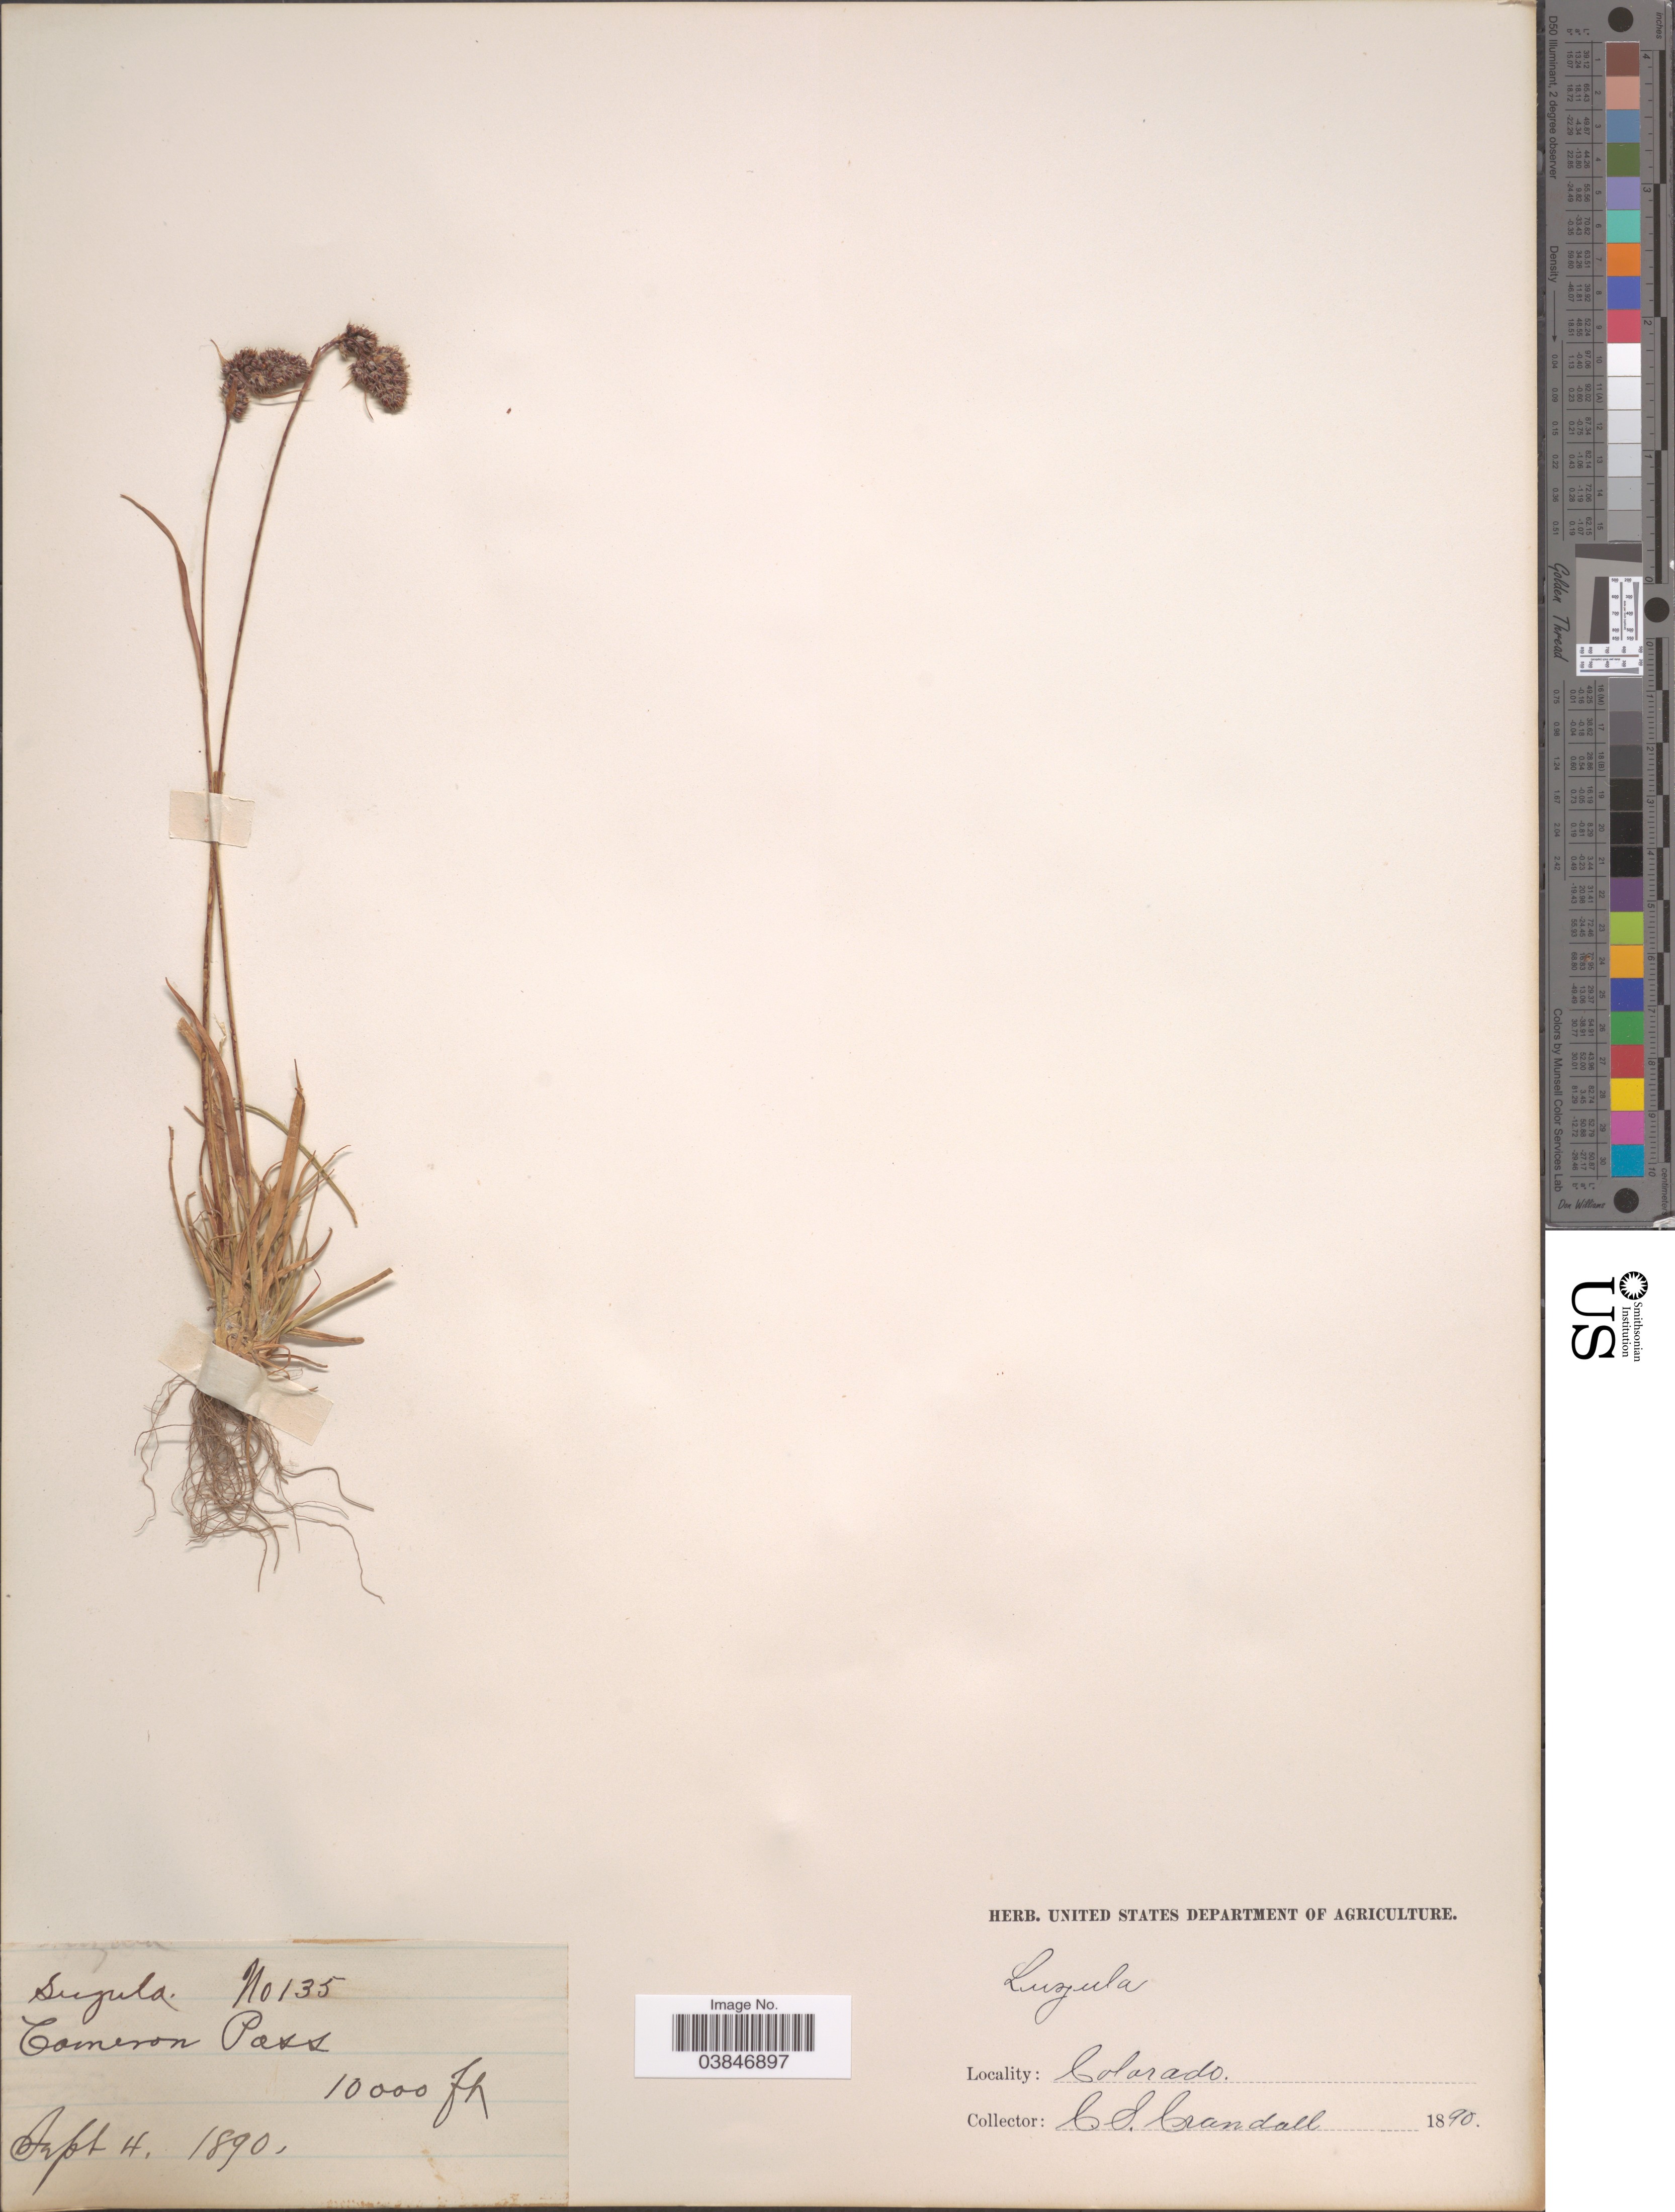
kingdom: Plantae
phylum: Tracheophyta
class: Liliopsida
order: Poales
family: Juncaceae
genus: Luzula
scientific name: Luzula spicata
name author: (L.) DC.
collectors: C. Crandall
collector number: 135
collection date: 1890-09-04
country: United States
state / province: Colorado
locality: Cameron Pass.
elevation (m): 3048